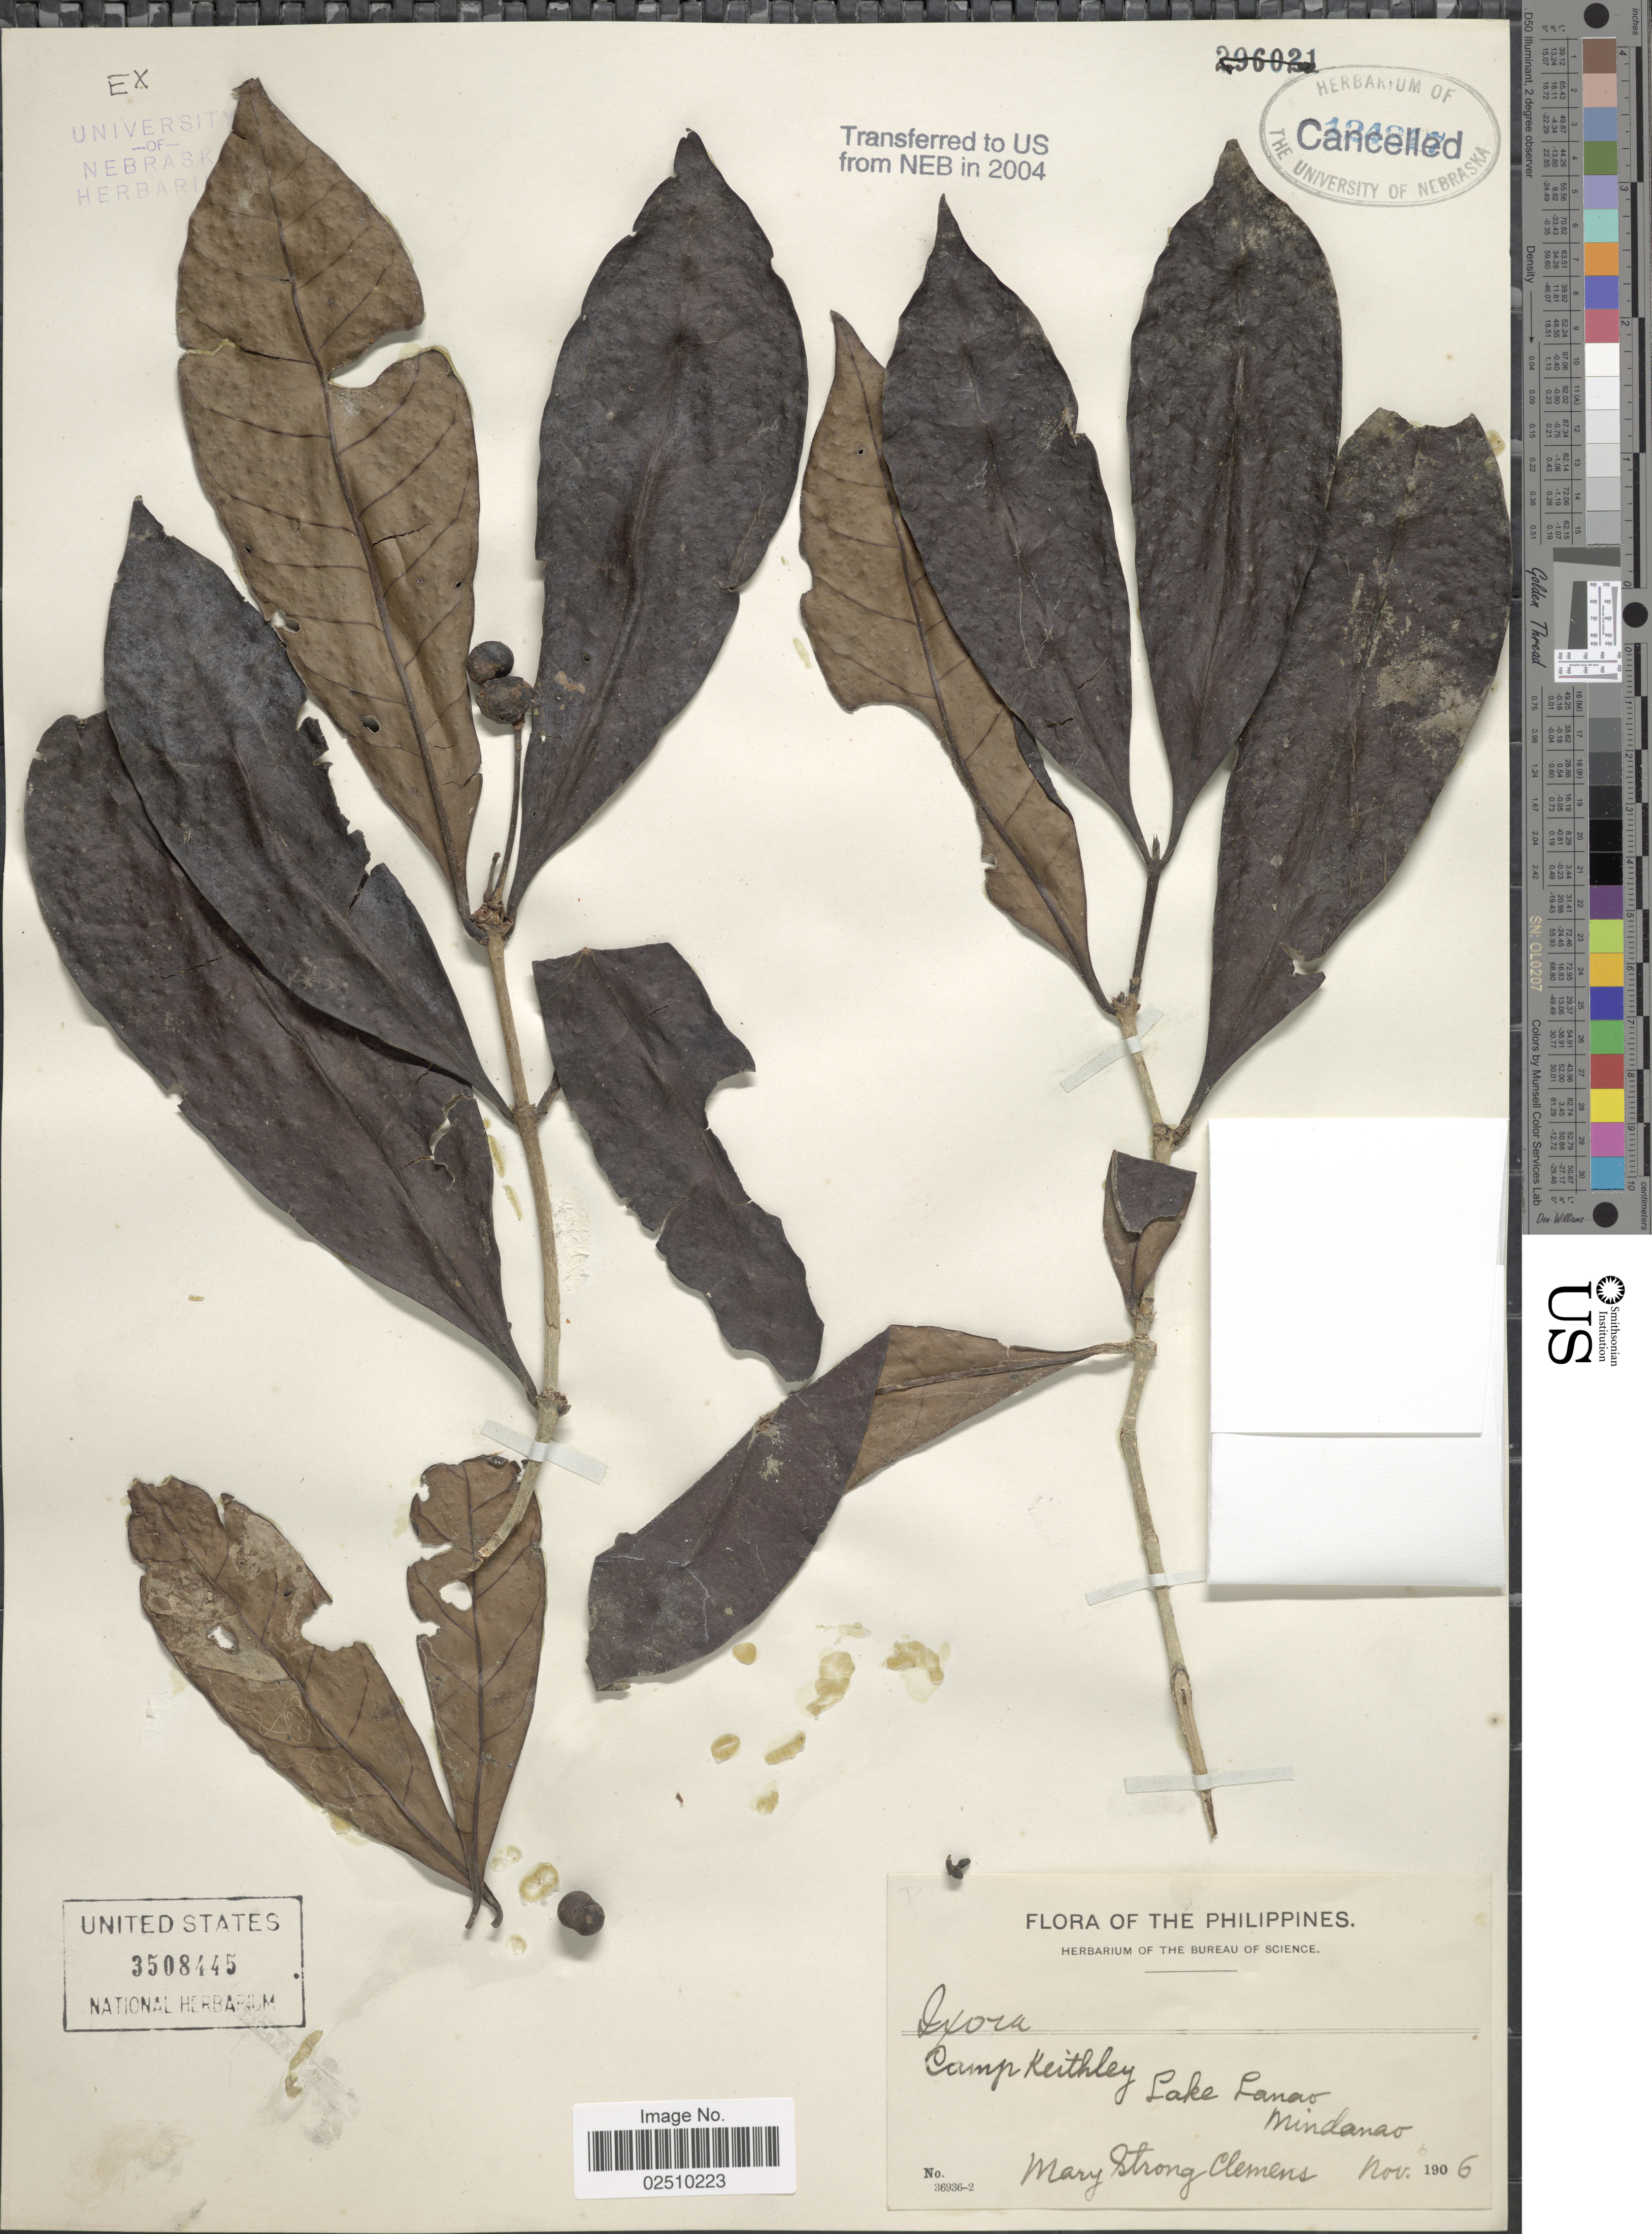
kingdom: Plantae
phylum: Tracheophyta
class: Magnoliopsida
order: Gentianales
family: Rubiaceae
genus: Ixora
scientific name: Ixora sp.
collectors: M. S. Clemens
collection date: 1906-11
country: Philippines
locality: Camp Keithley, Lake Lanao, Mindanao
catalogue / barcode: US 3508445